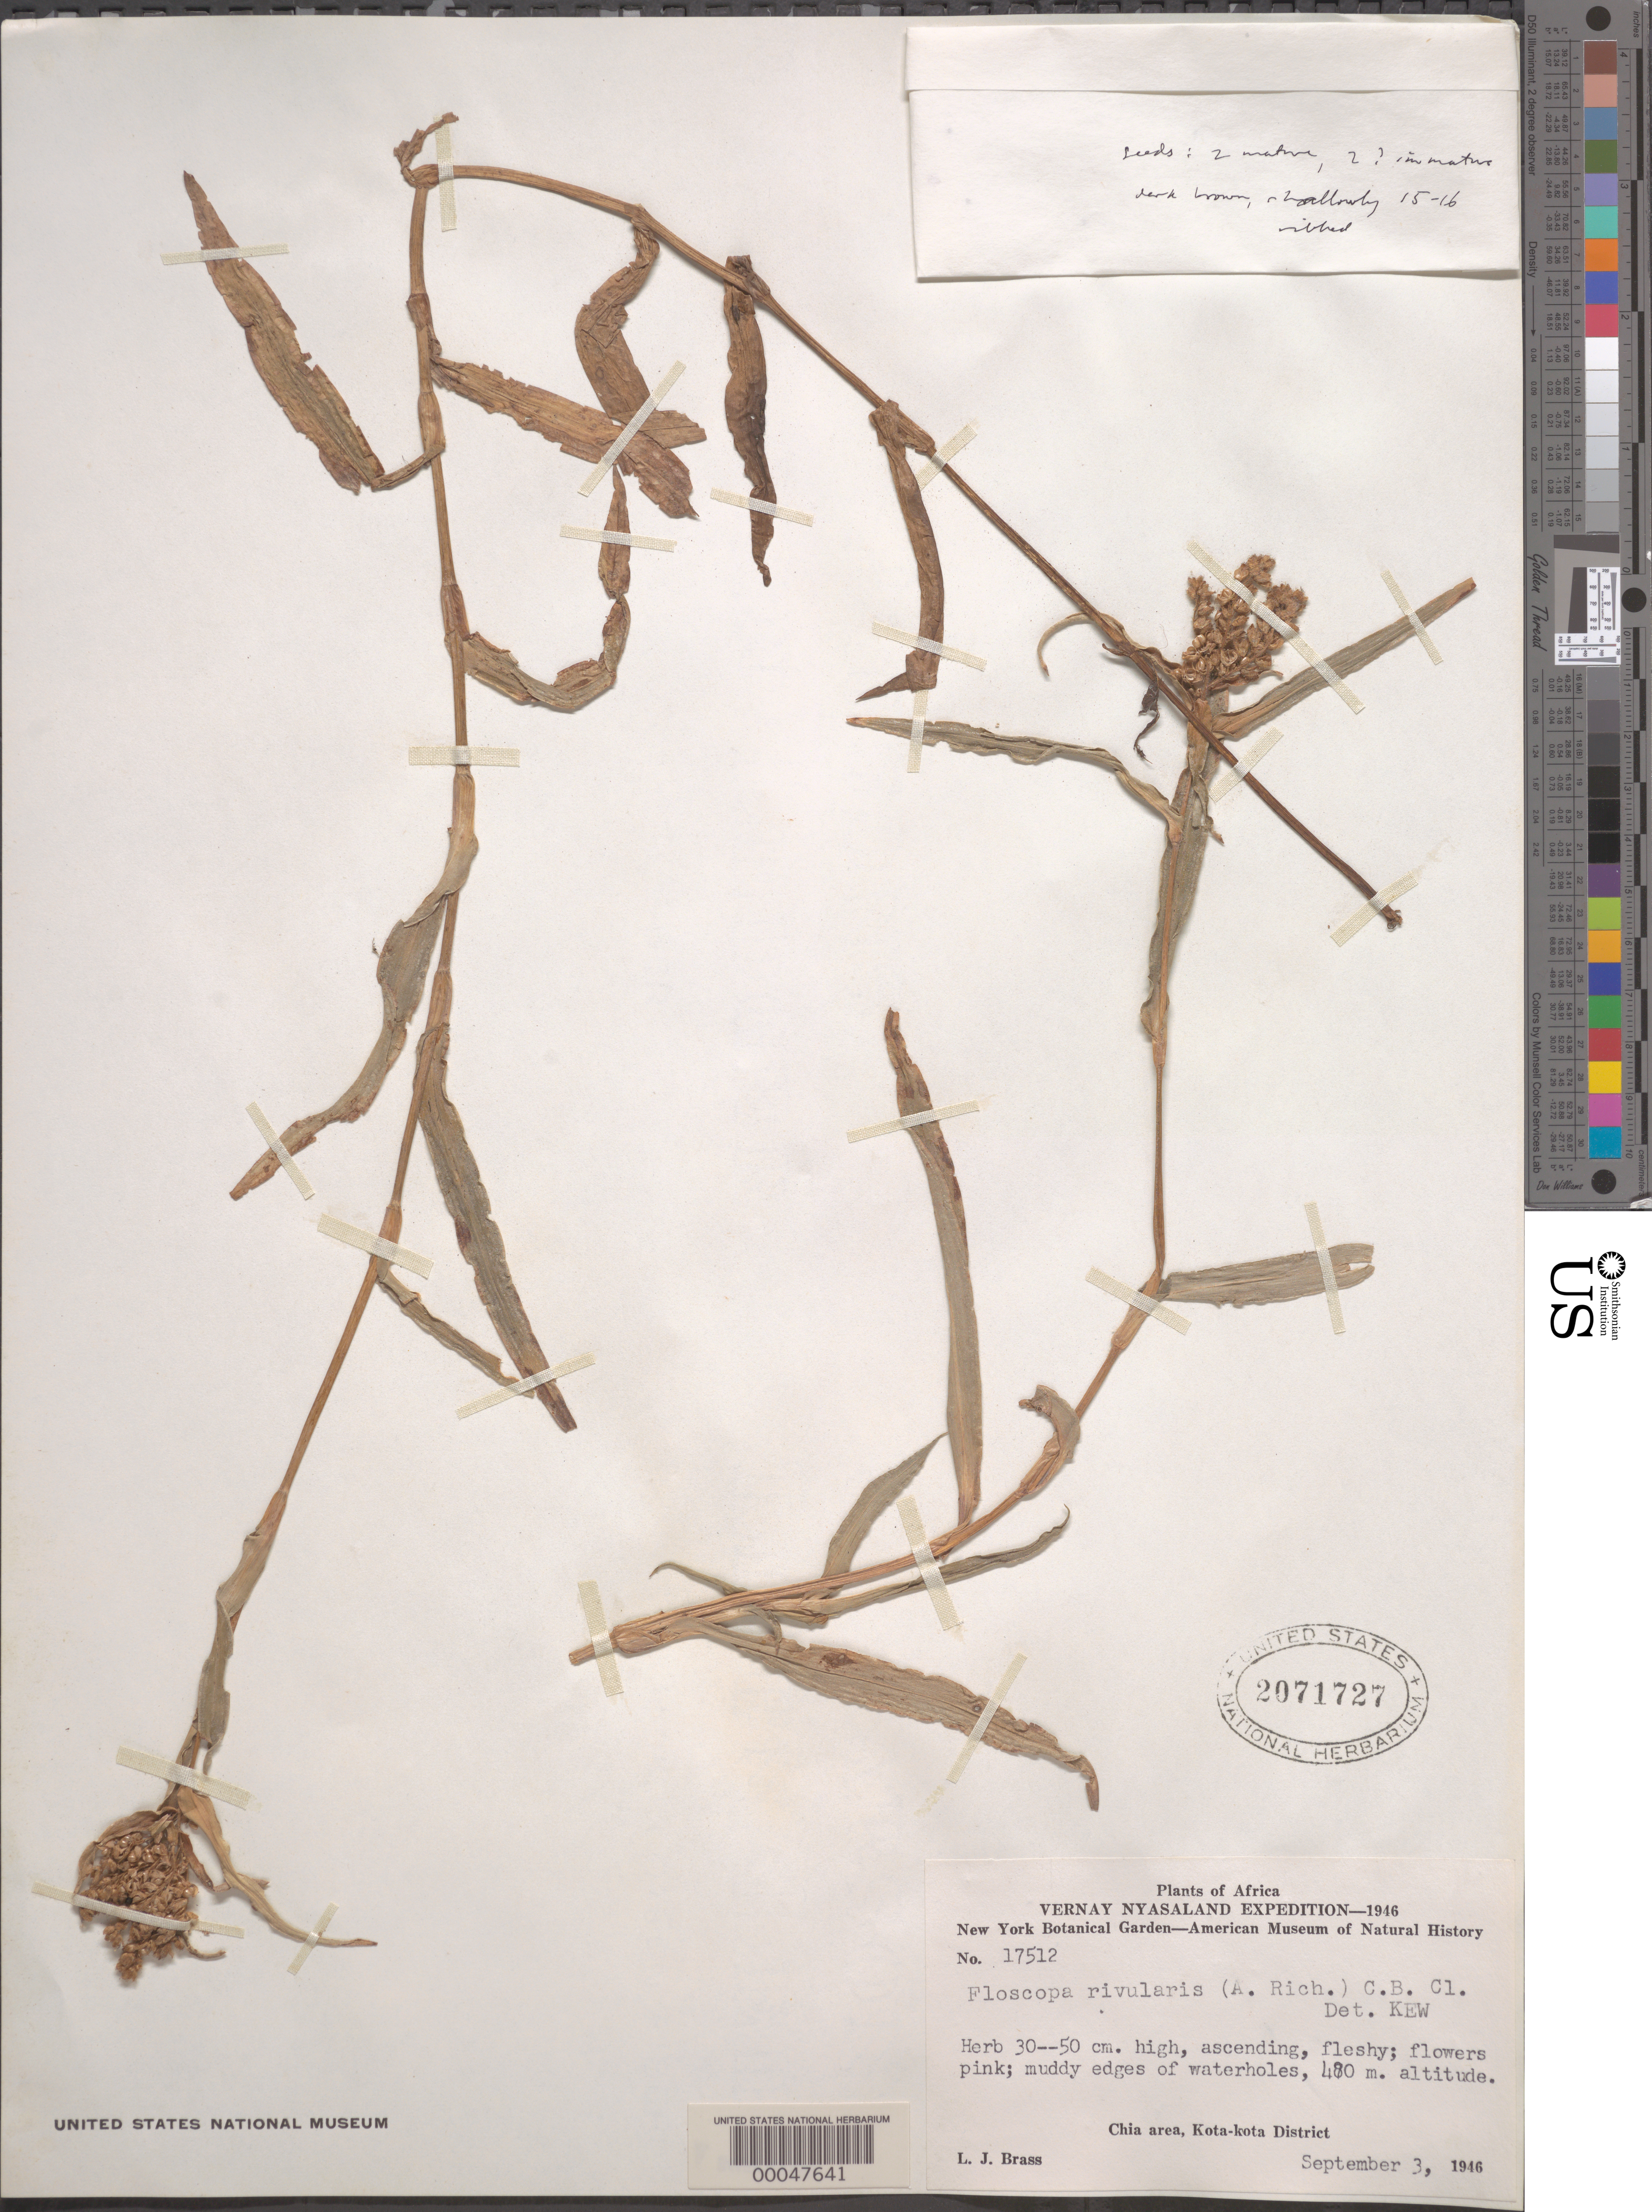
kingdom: Plantae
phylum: Tracheophyta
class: Liliopsida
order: Commelinales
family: Commelinaceae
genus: Floscopa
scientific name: Floscopa glomerata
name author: (Willd. ex Schult. & Schult. f.) Hassk.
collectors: L. J. Brass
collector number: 17512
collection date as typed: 03 Sep 1946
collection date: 1946-09-03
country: Malawi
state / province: Central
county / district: Nkhotakota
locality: Chia: kota-kota district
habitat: Muddy edges of waterhole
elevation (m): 470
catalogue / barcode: US 2071727